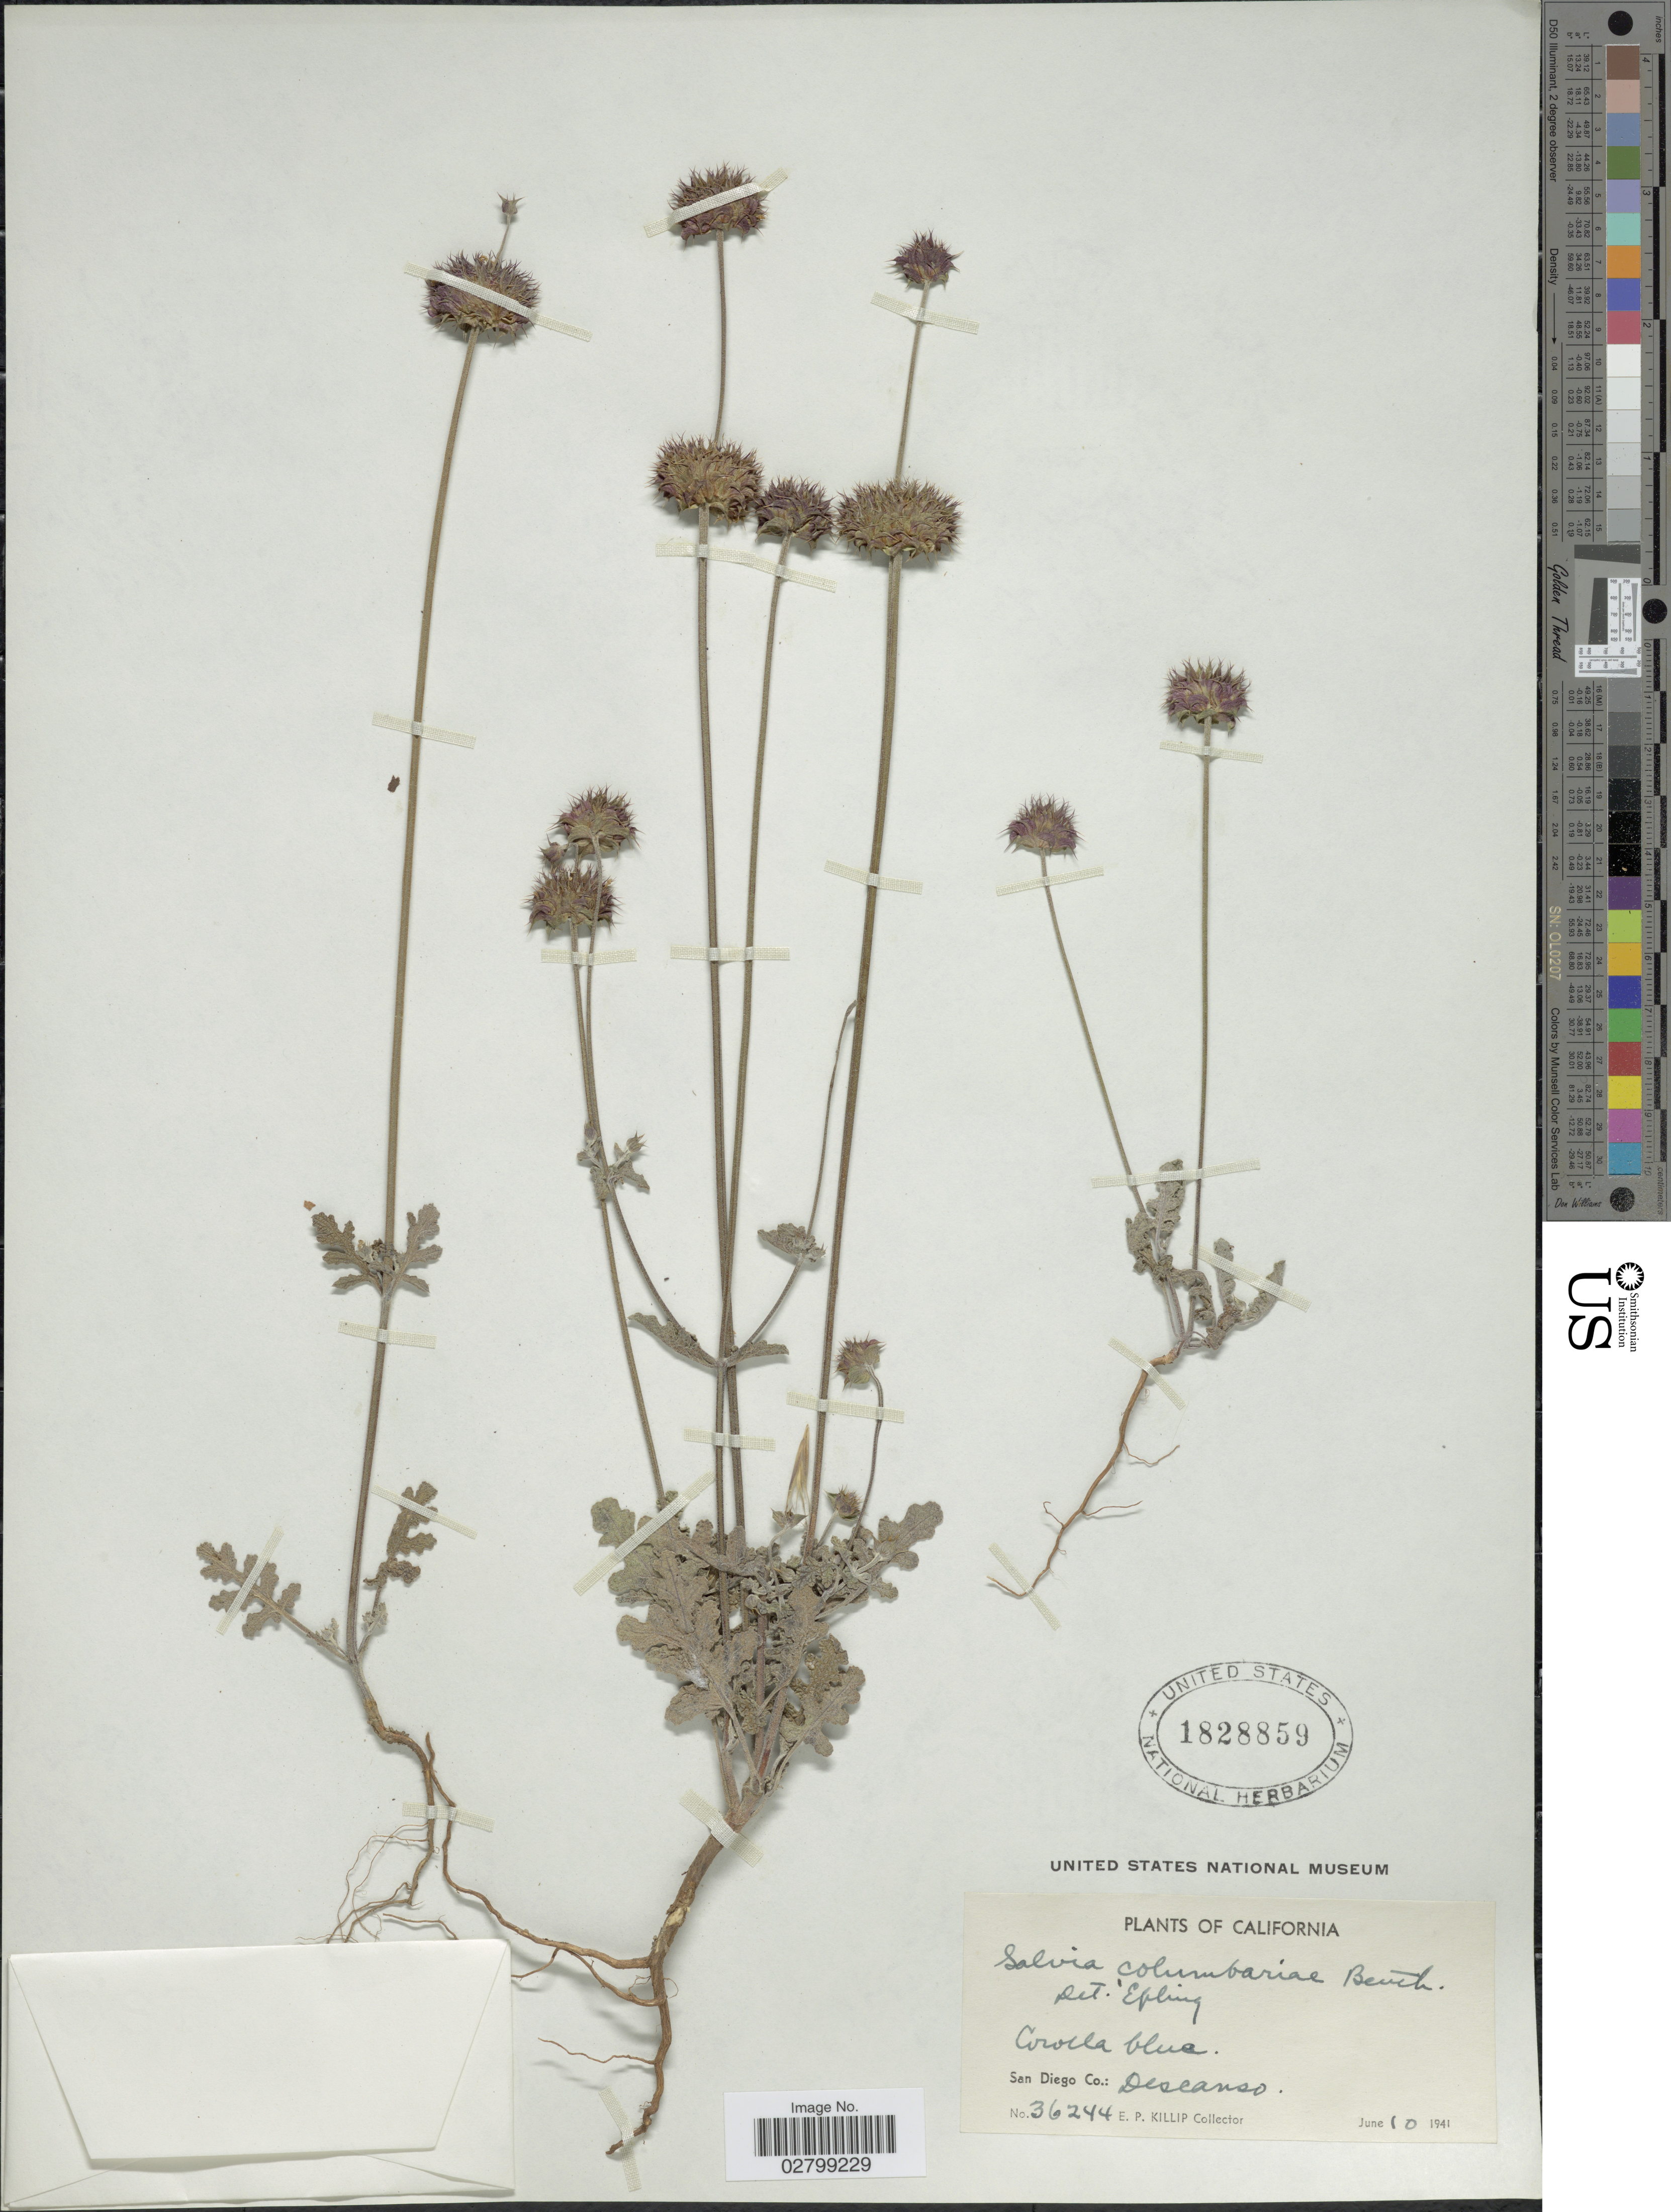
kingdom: Plantae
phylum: Tracheophyta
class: Magnoliopsida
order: Lamiales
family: Lamiaceae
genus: Salvia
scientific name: Salvia columbariae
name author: Benth.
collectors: E. P. Killip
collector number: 36244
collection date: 1941-06-10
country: United States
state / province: California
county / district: San Diego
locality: San Diego Co.: Descanso.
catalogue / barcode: US 1828859